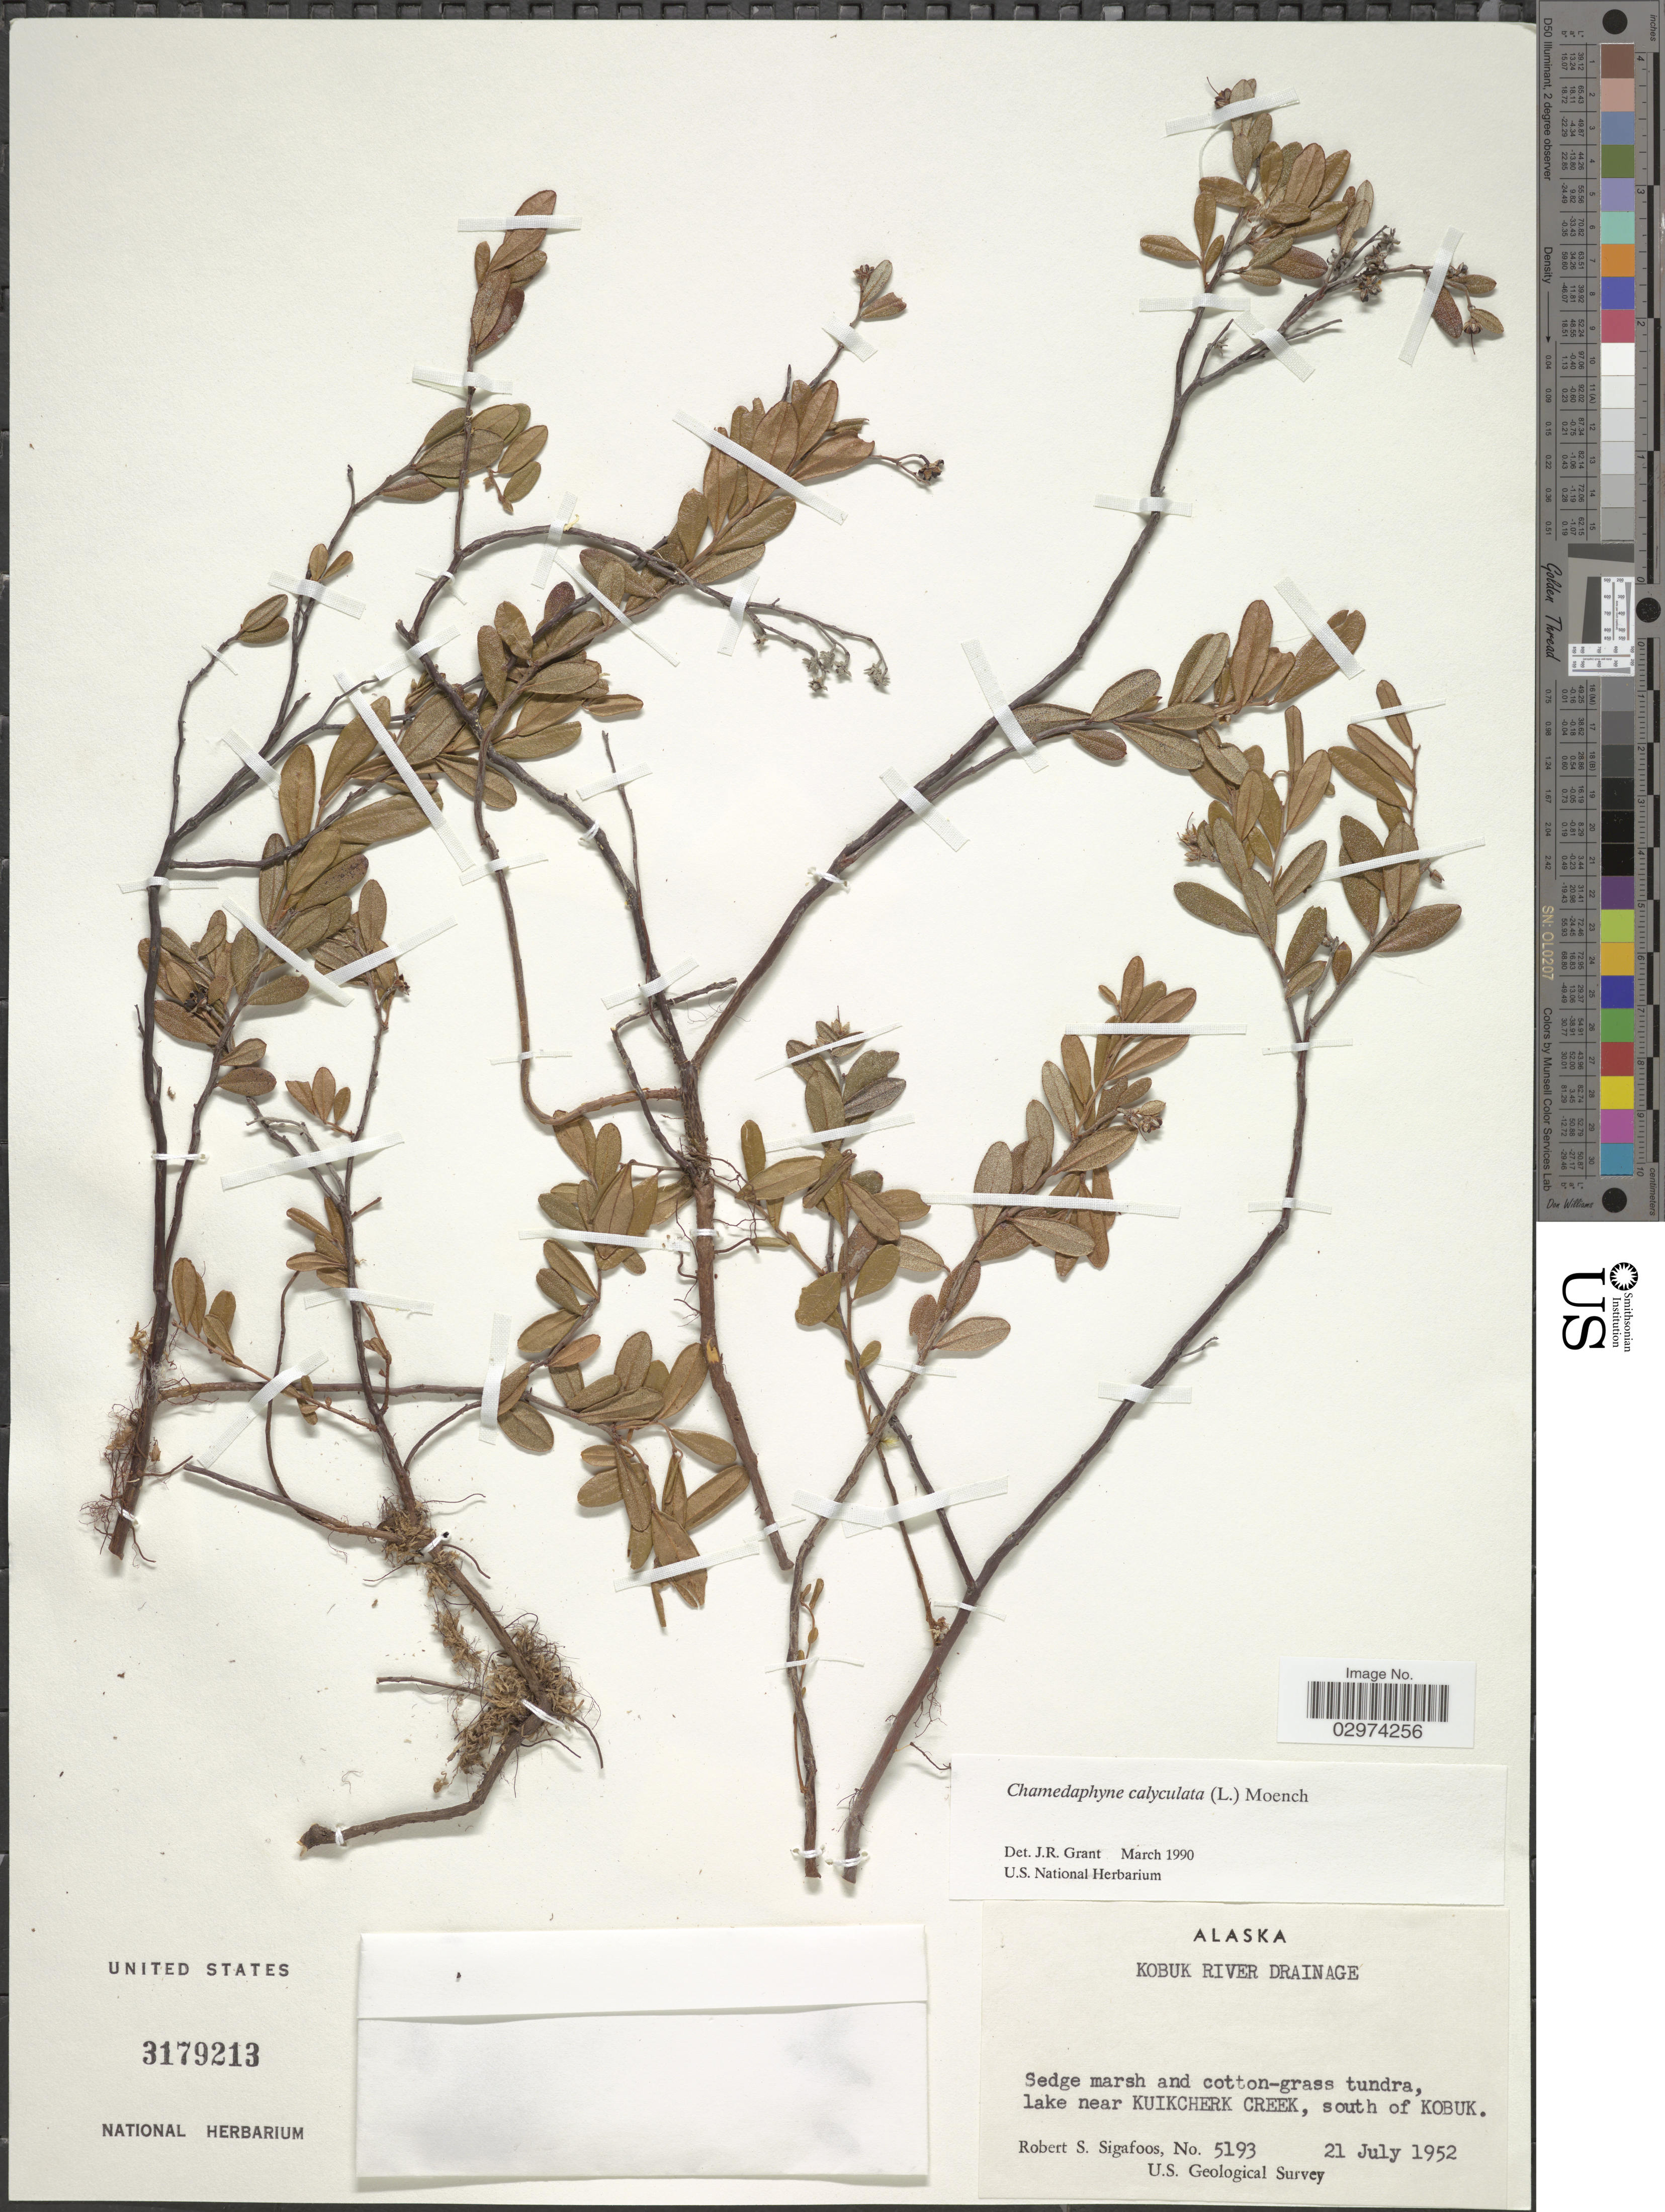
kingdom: Plantae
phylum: Tracheophyta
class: Magnoliopsida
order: Ericales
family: Ericaceae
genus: Chamaedaphne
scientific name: Chamaedaphne calyculata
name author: (L.) Moench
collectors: R. Sigafoos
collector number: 5193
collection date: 1952-07-21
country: United States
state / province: Alaska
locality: Kobuk River Drainage. Lake near Kuikcherk Creek, south of Kobuk.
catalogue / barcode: US 3179213